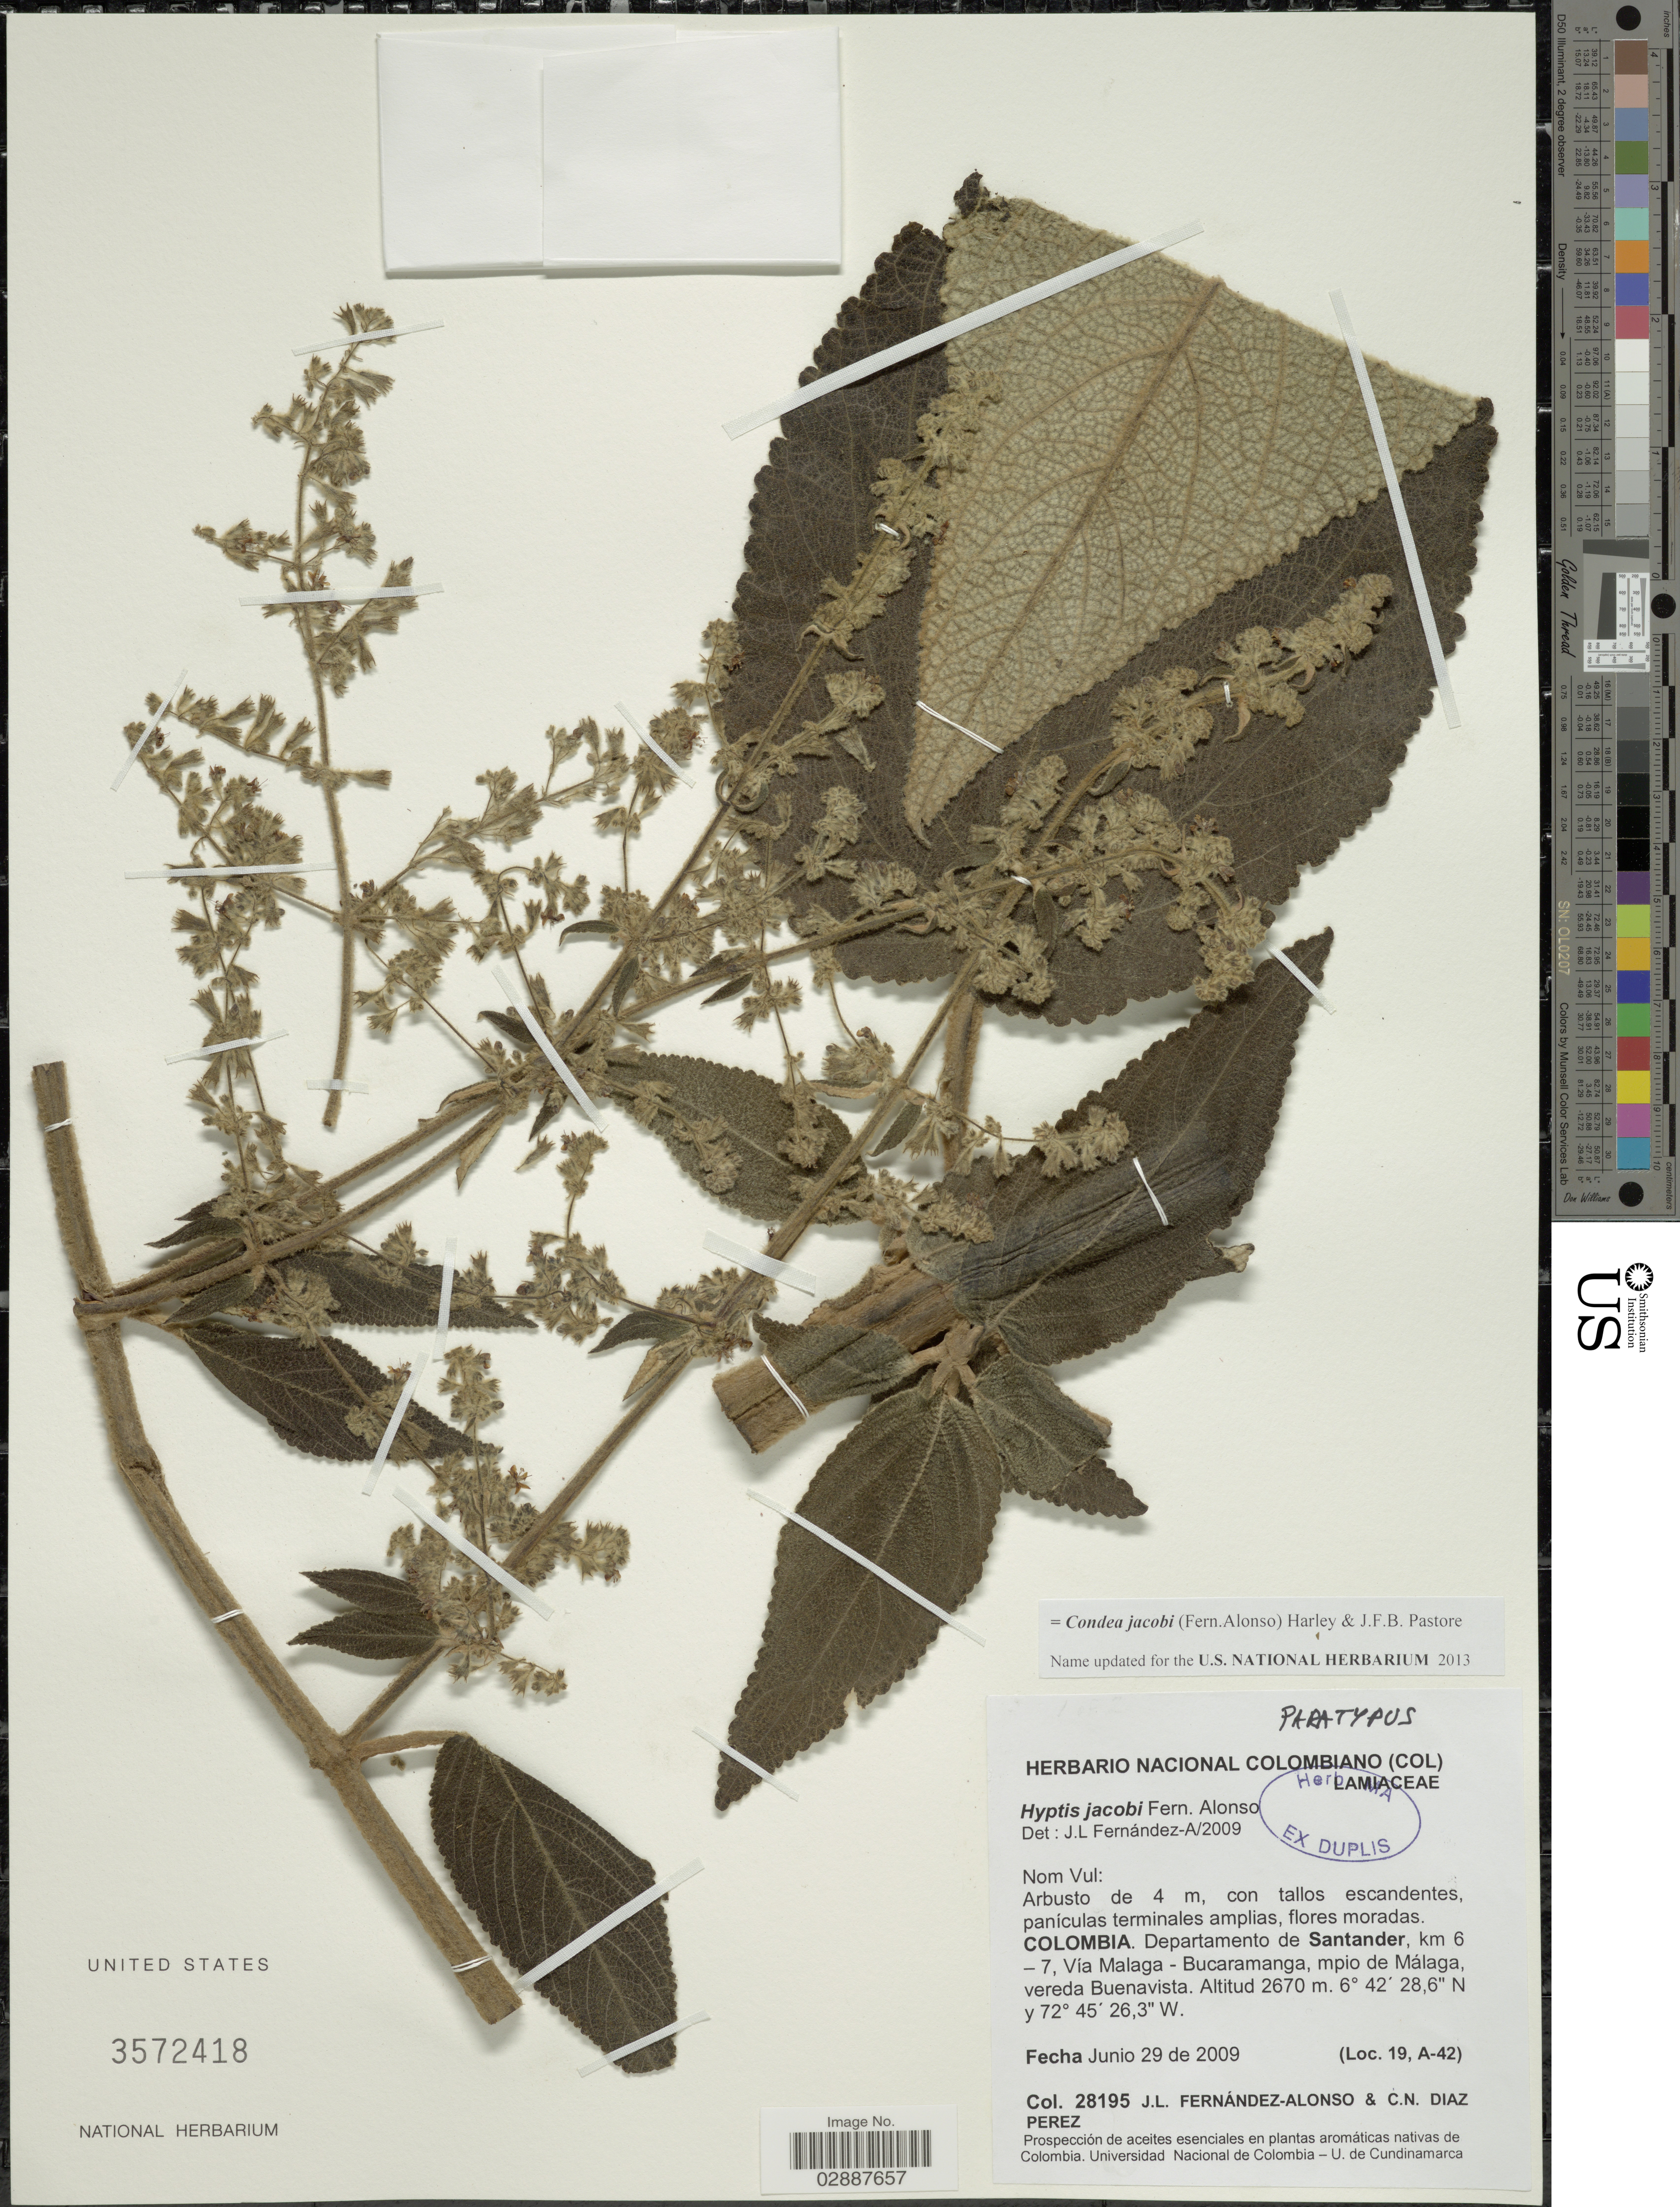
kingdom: Plantae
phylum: Tracheophyta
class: Magnoliopsida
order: Lamiales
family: Lamiaceae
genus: Condea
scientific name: Condea jacobi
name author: (Fern. Alonso) Harley & J.F.B. Pastore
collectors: J. L. Fernández-Alonso & C. N. Diaz Perez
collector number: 28195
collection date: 2009-06-29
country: Colombia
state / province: Santander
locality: Departamento de Santander, km 6-7, Vía Malaga- Bucaramanga, mpio de Málaga, vereda Buenavista.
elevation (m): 2670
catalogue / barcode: US 3572418